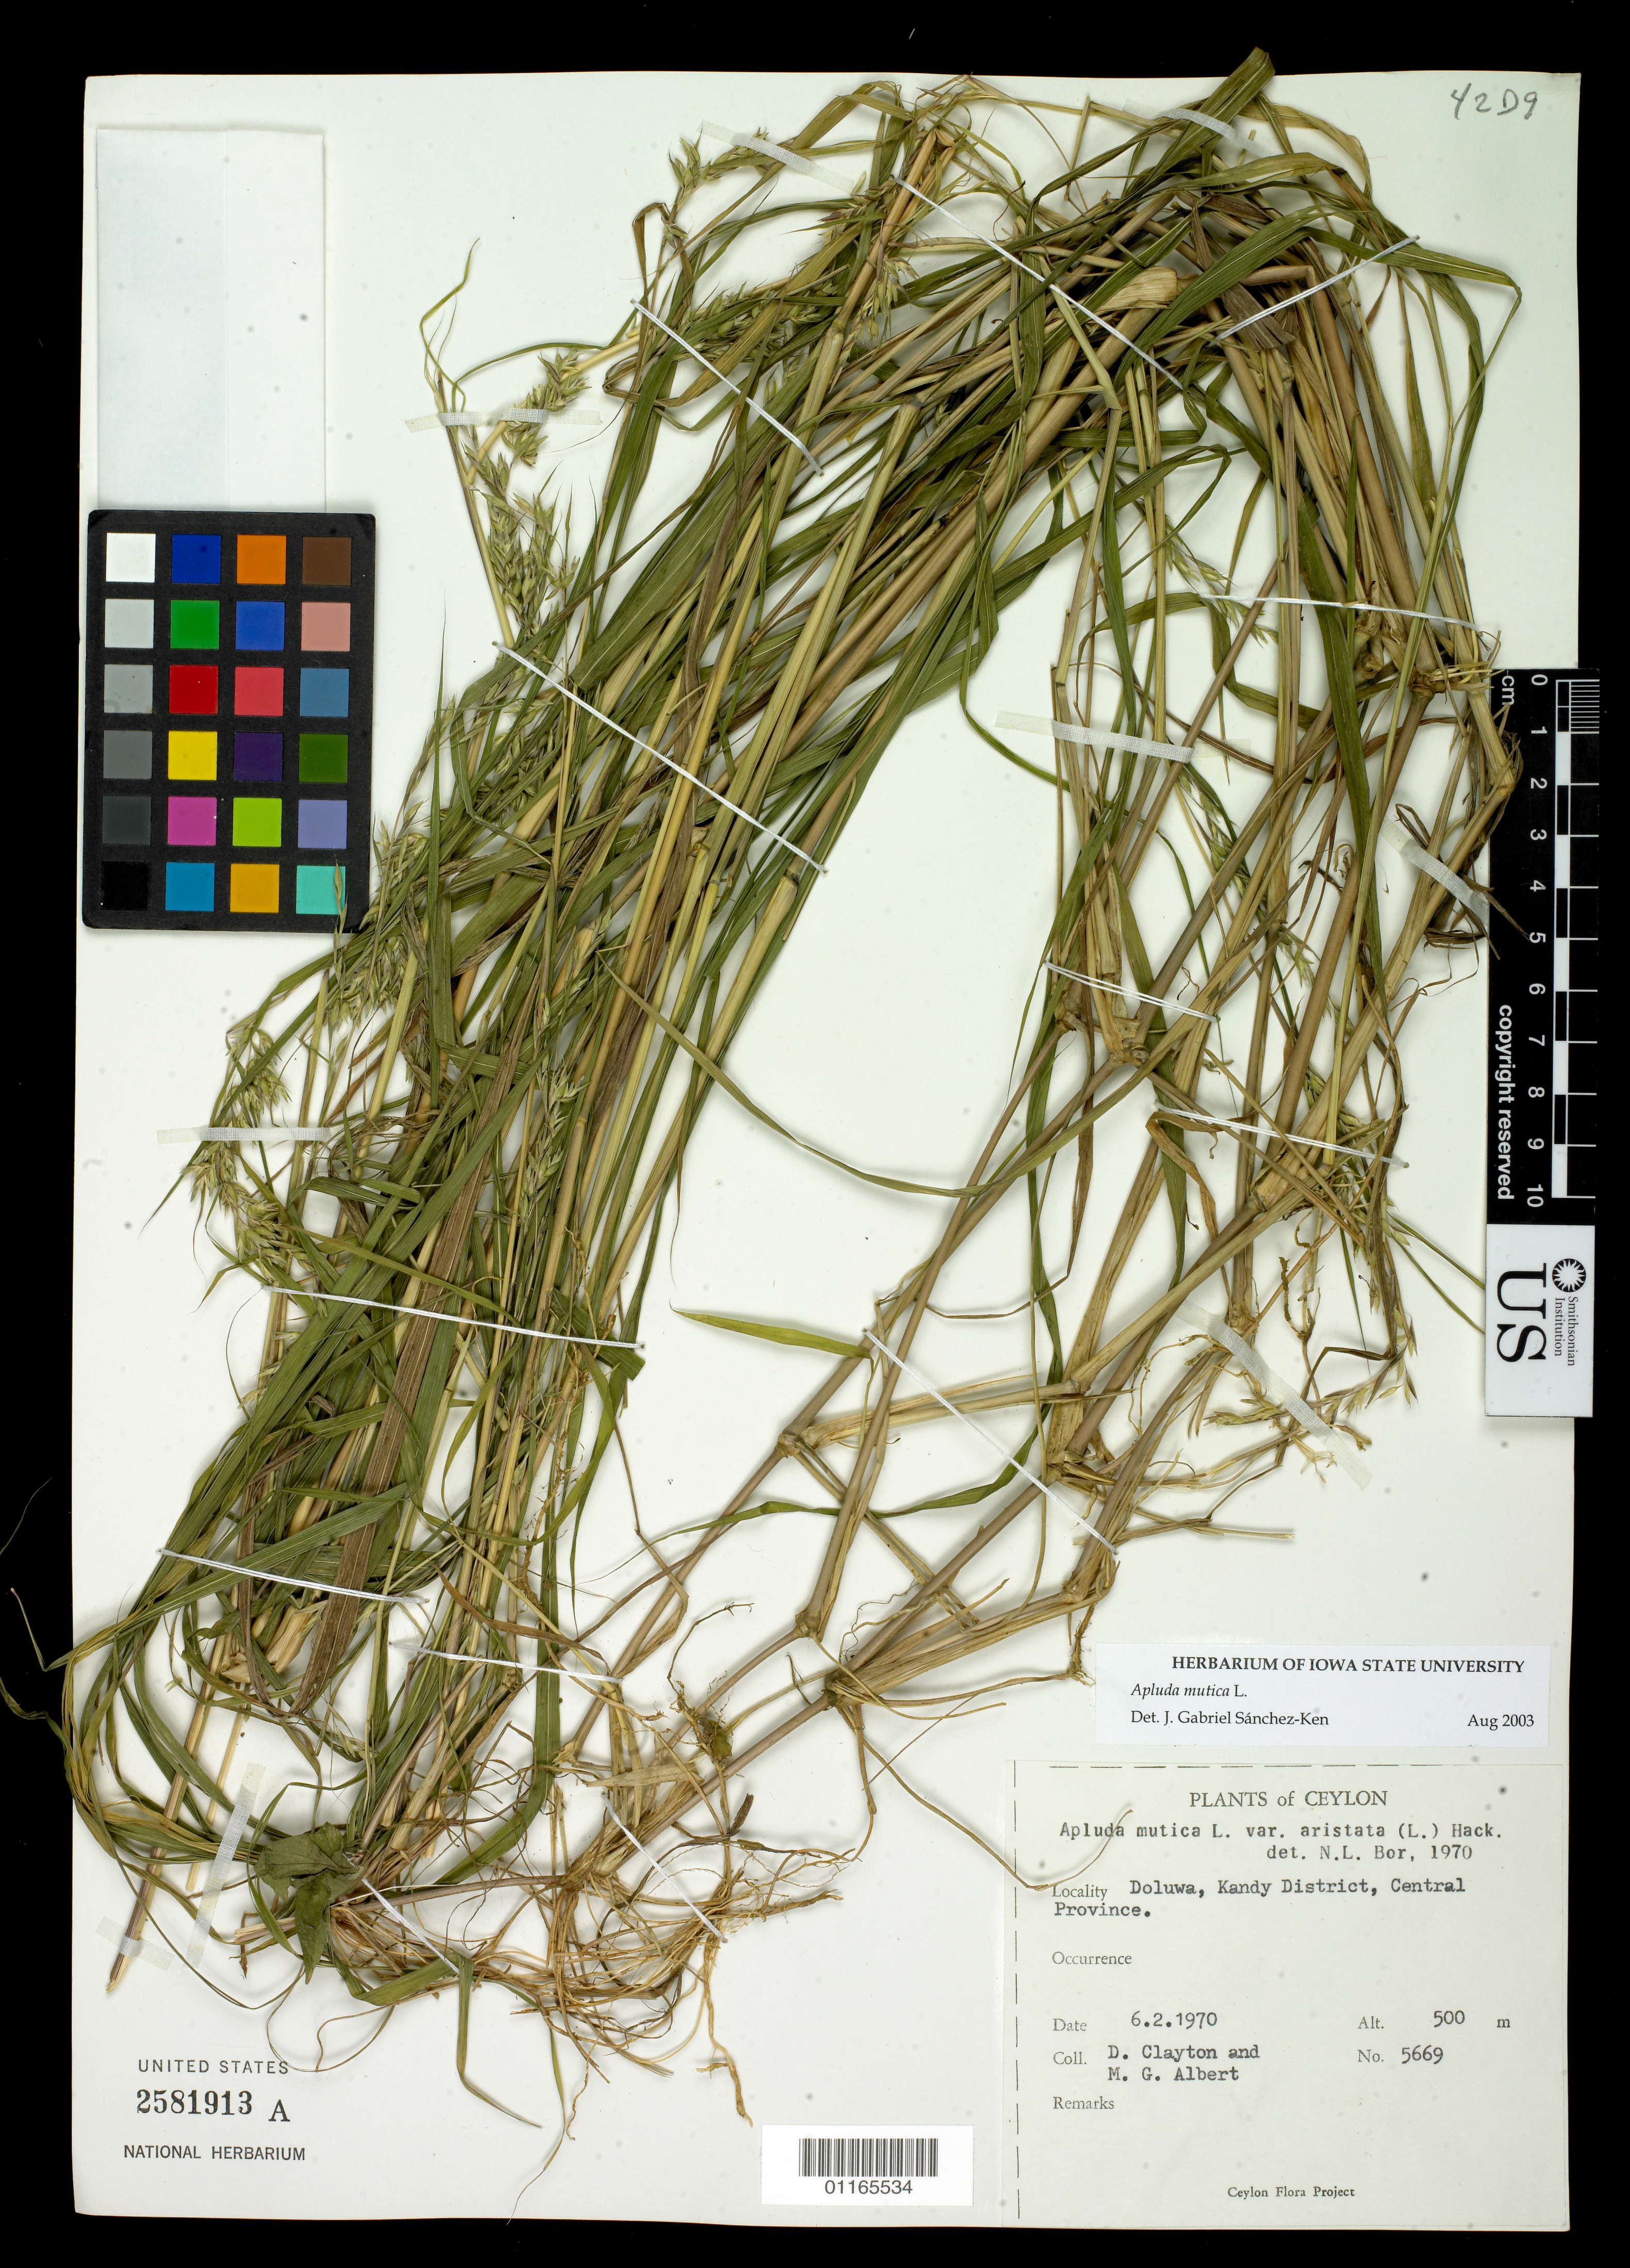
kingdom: Plantae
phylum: Tracheophyta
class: Liliopsida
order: Poales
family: Poaceae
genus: Apluda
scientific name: Apluda mutica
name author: L.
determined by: Sánchez-Ken, J. G.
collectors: D. Clayton & M. G. Albert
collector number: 5669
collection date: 1970-02-06 or 1970-06-02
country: Sri Lanka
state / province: Central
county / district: Kandy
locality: Doluwa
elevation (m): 500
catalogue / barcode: US 2581913A